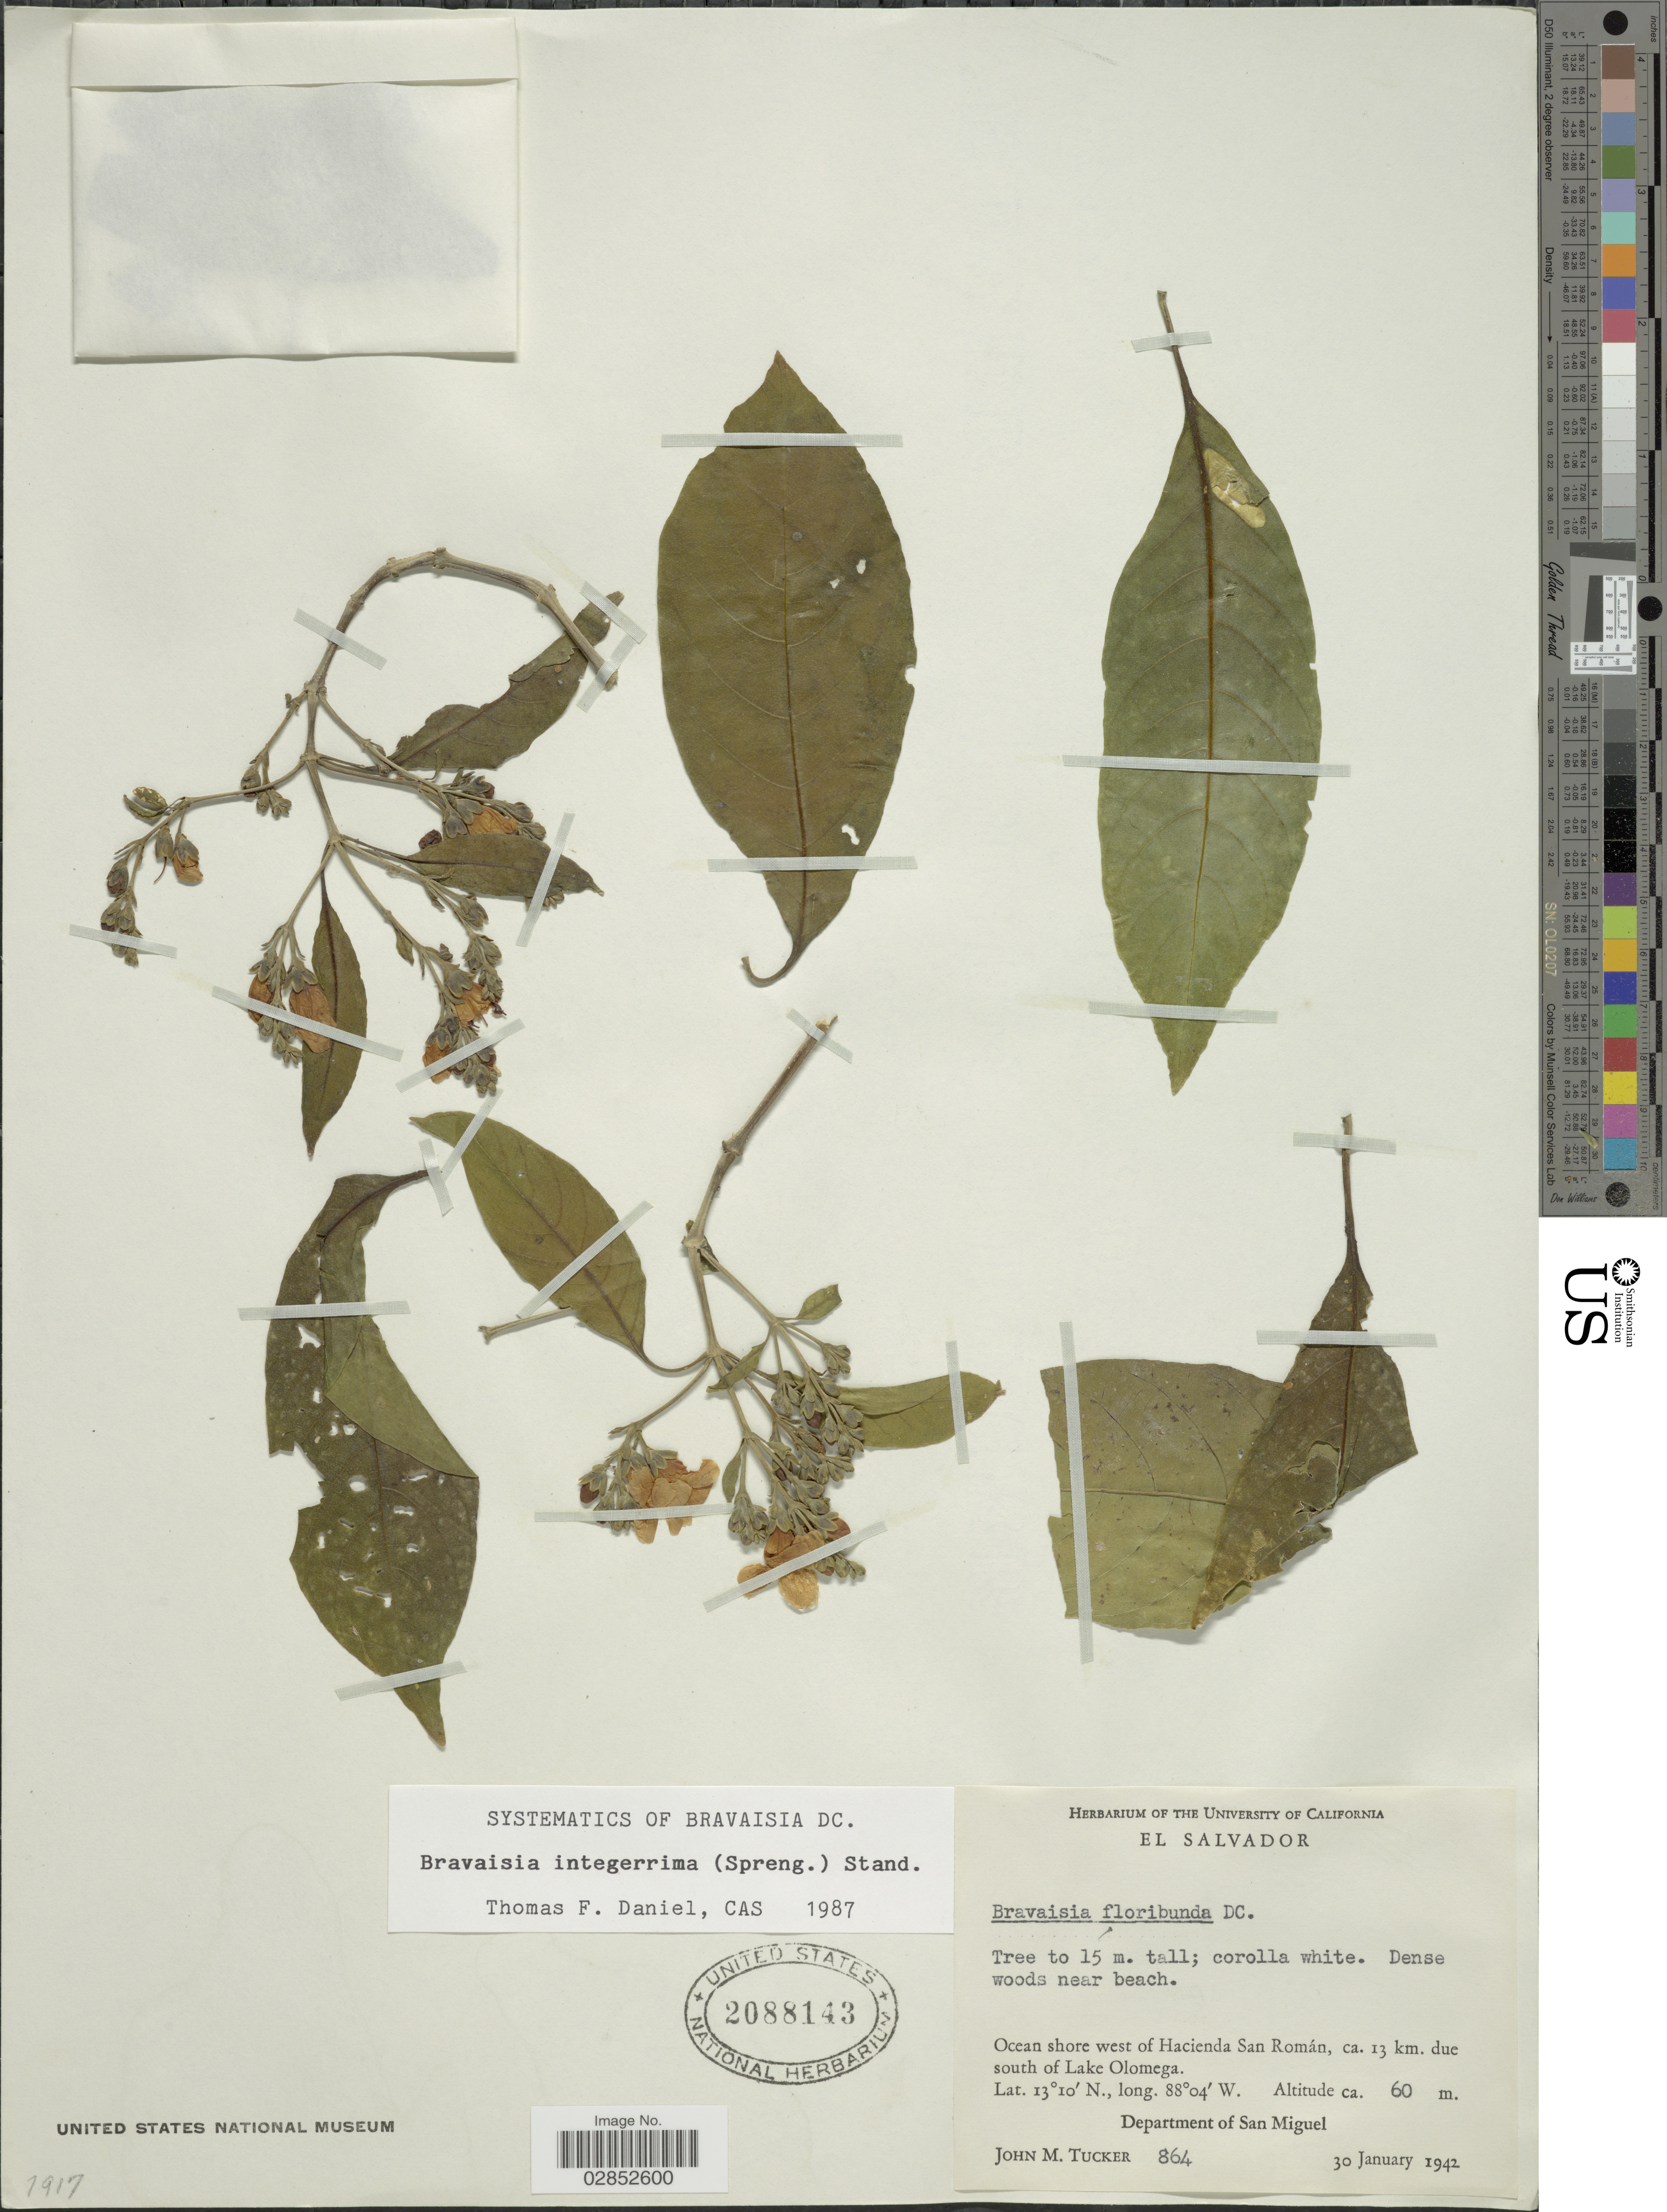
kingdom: Plantae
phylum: Tracheophyta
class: Magnoliopsida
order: Lamiales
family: Acanthaceae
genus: Bravaisia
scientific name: Bravaisia integerrima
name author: (Spreng.) Standl.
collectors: J. M. Tucker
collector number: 864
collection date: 1942-01-30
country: El Salvador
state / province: San Miguel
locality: Ocean shore west of Hacienda San Román, ca. 13 km. due south of Lake Olomega, Department of San Miguel.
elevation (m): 60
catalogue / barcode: US 2088143